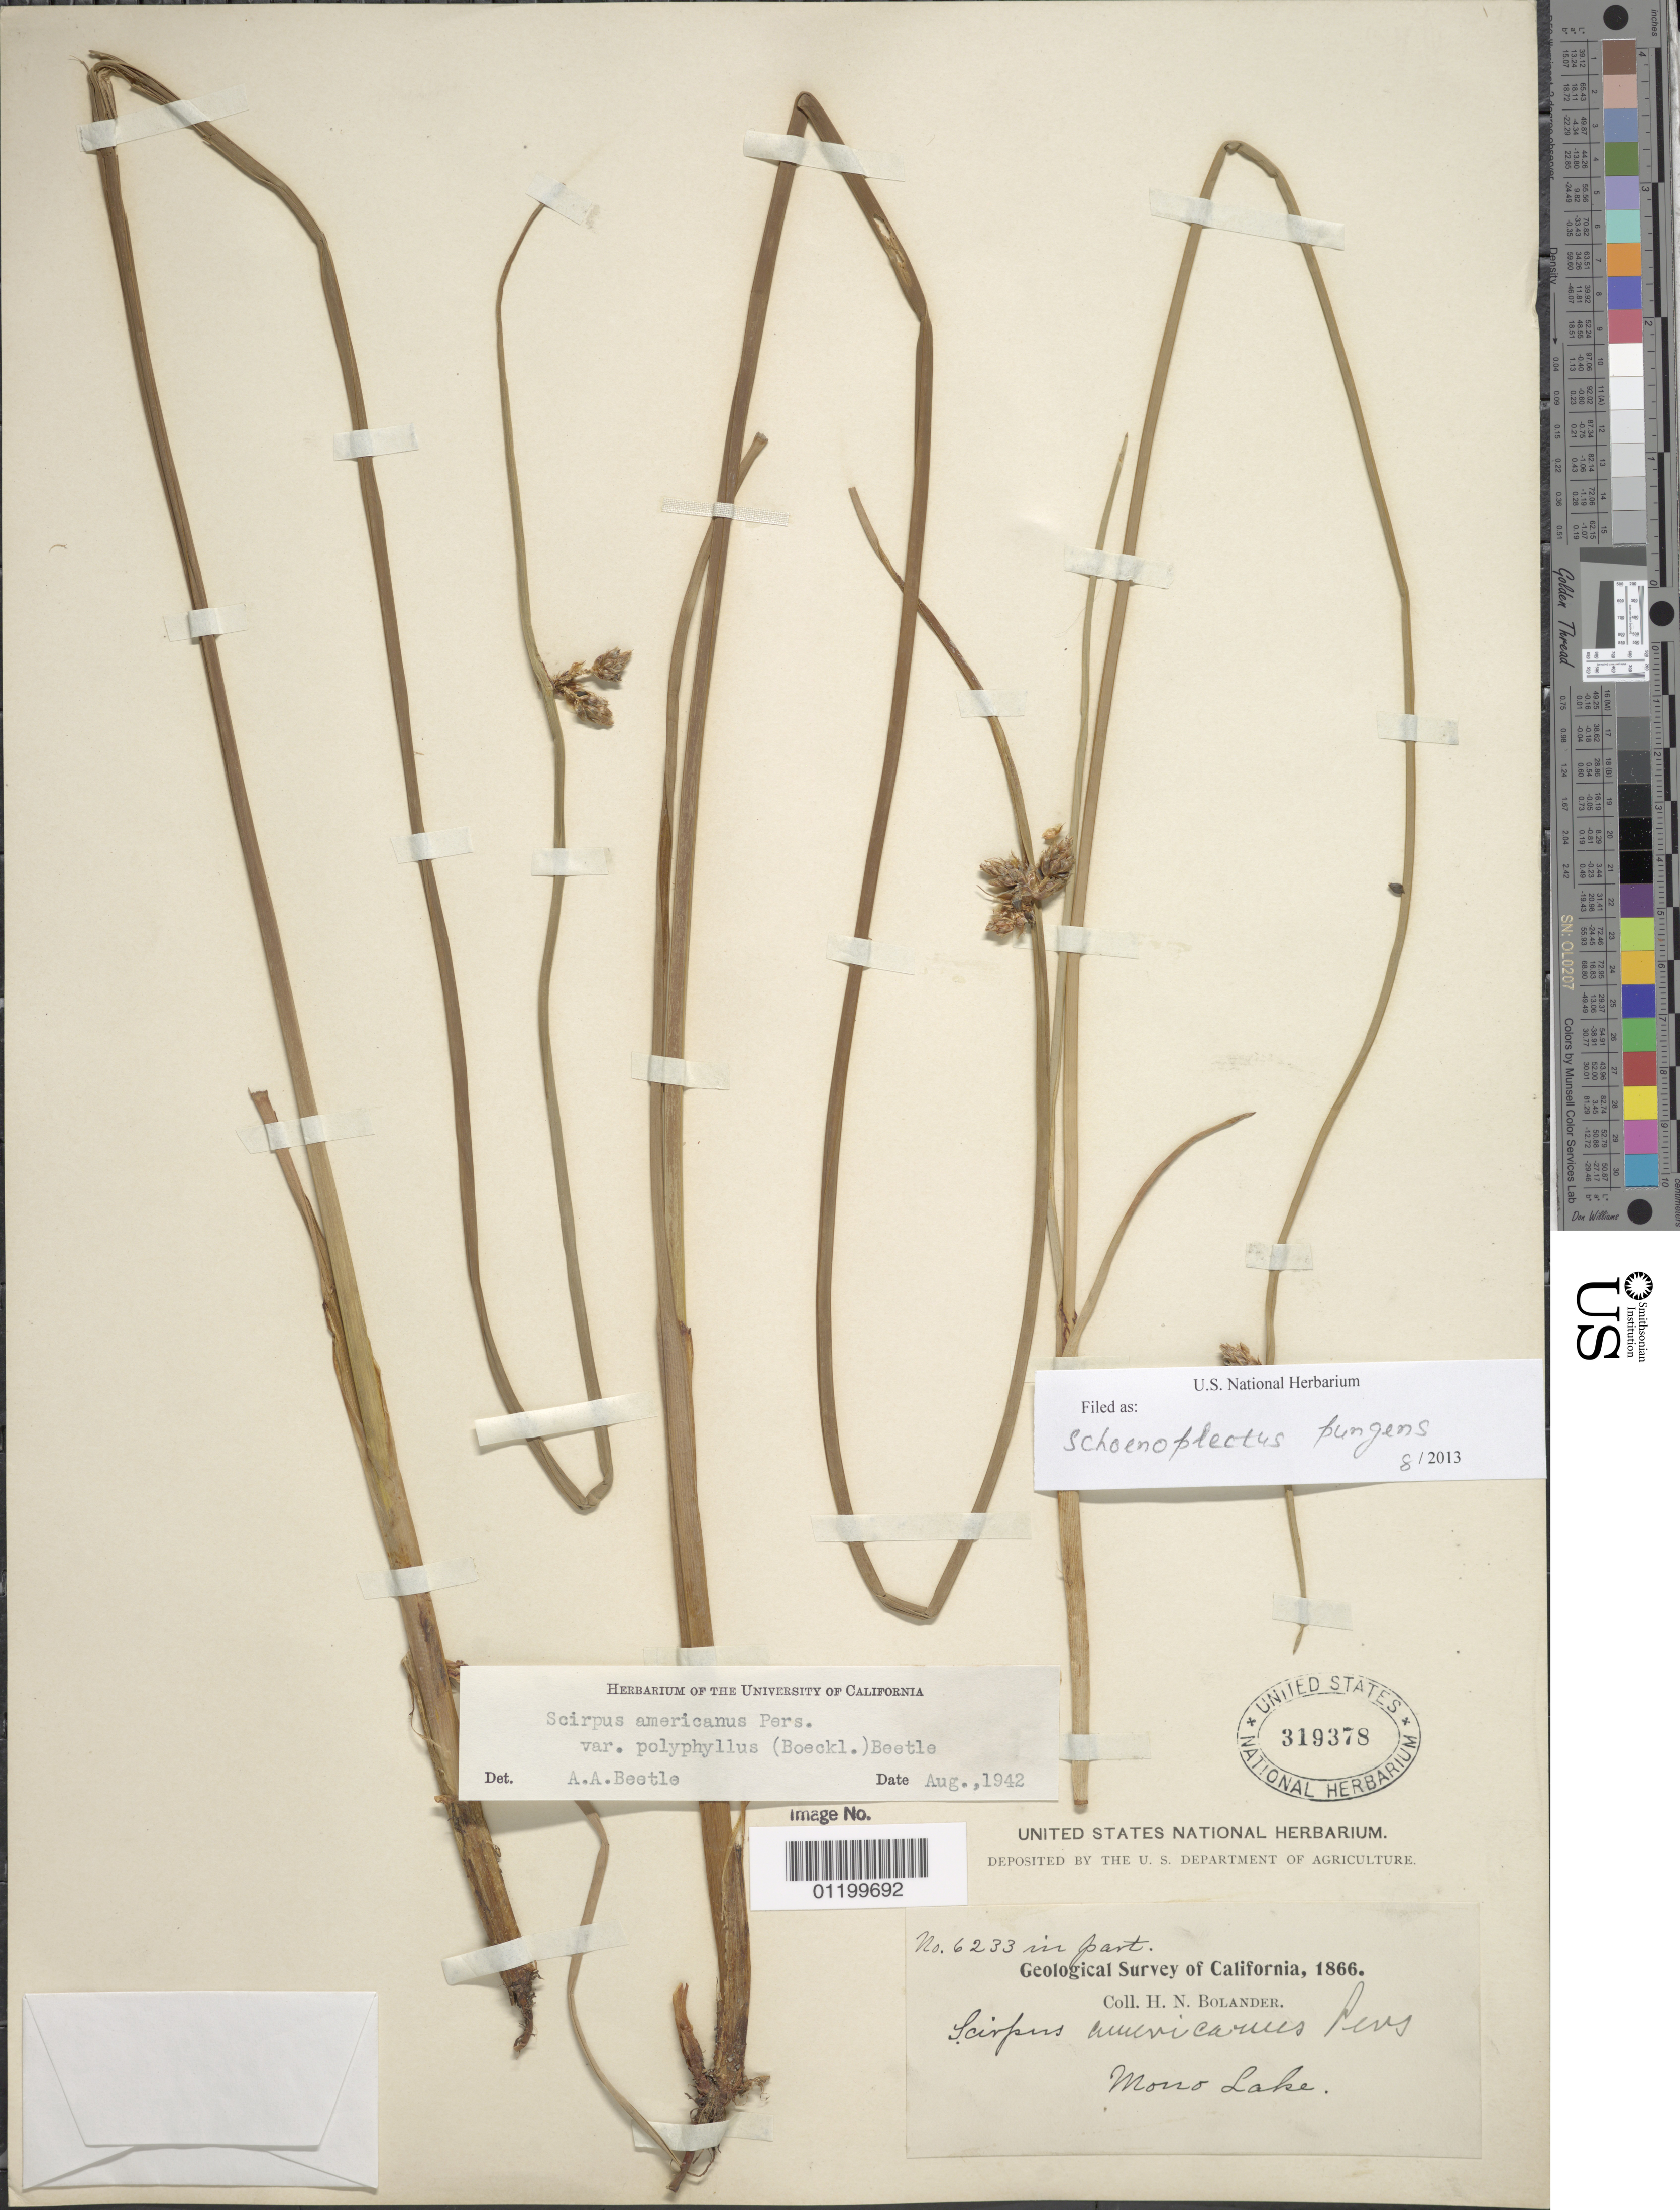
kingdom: Plantae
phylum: Tracheophyta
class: Liliopsida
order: Poales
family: Cyperaceae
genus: Schoenoplectus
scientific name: Schoenoplectus pungens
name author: (Vahl) Palla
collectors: H. Bolander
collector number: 6233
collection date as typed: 1866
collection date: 1866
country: United States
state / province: California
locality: Mono Lake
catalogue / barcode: US 319378